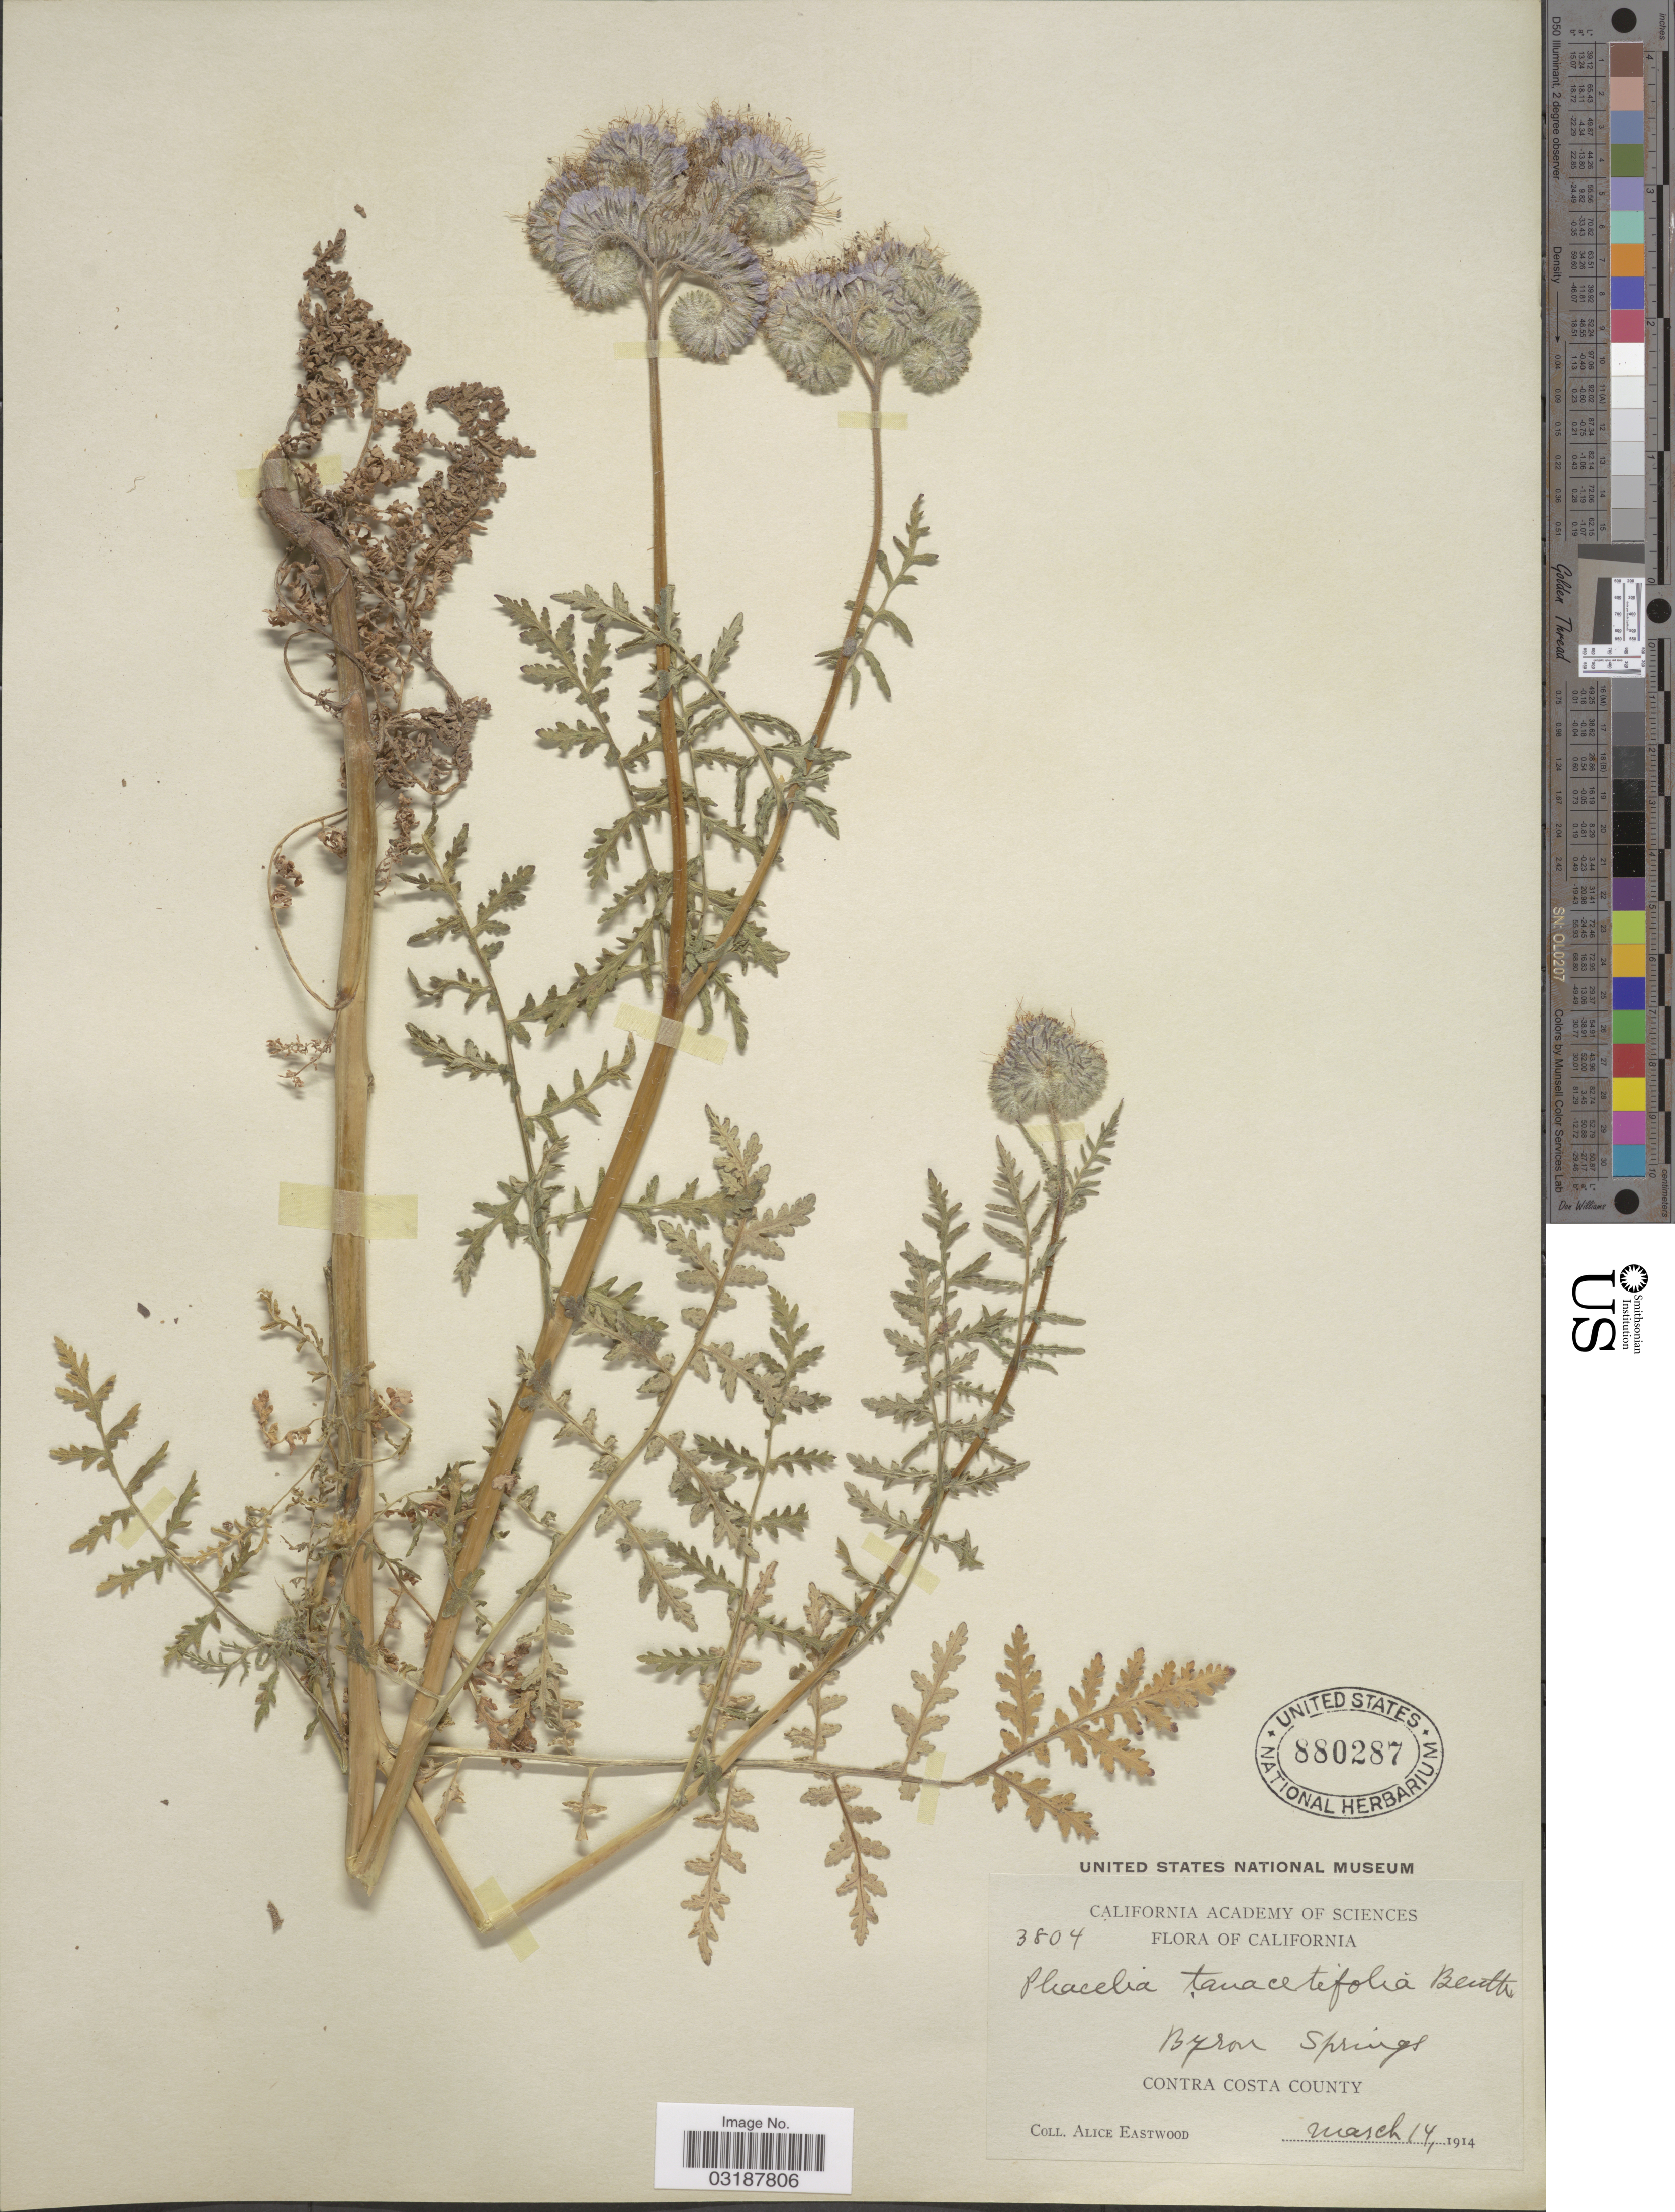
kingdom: Plantae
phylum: Tracheophyta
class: Magnoliopsida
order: Boraginales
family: Hydrophyllaceae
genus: Phacelia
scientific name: Phacelia tanacetifolia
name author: Benth.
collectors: A. Eastwood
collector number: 3804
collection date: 1914-03-14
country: United States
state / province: California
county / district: Contra Costa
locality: Byron Springs, Contra Costa County.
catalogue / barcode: US 880287